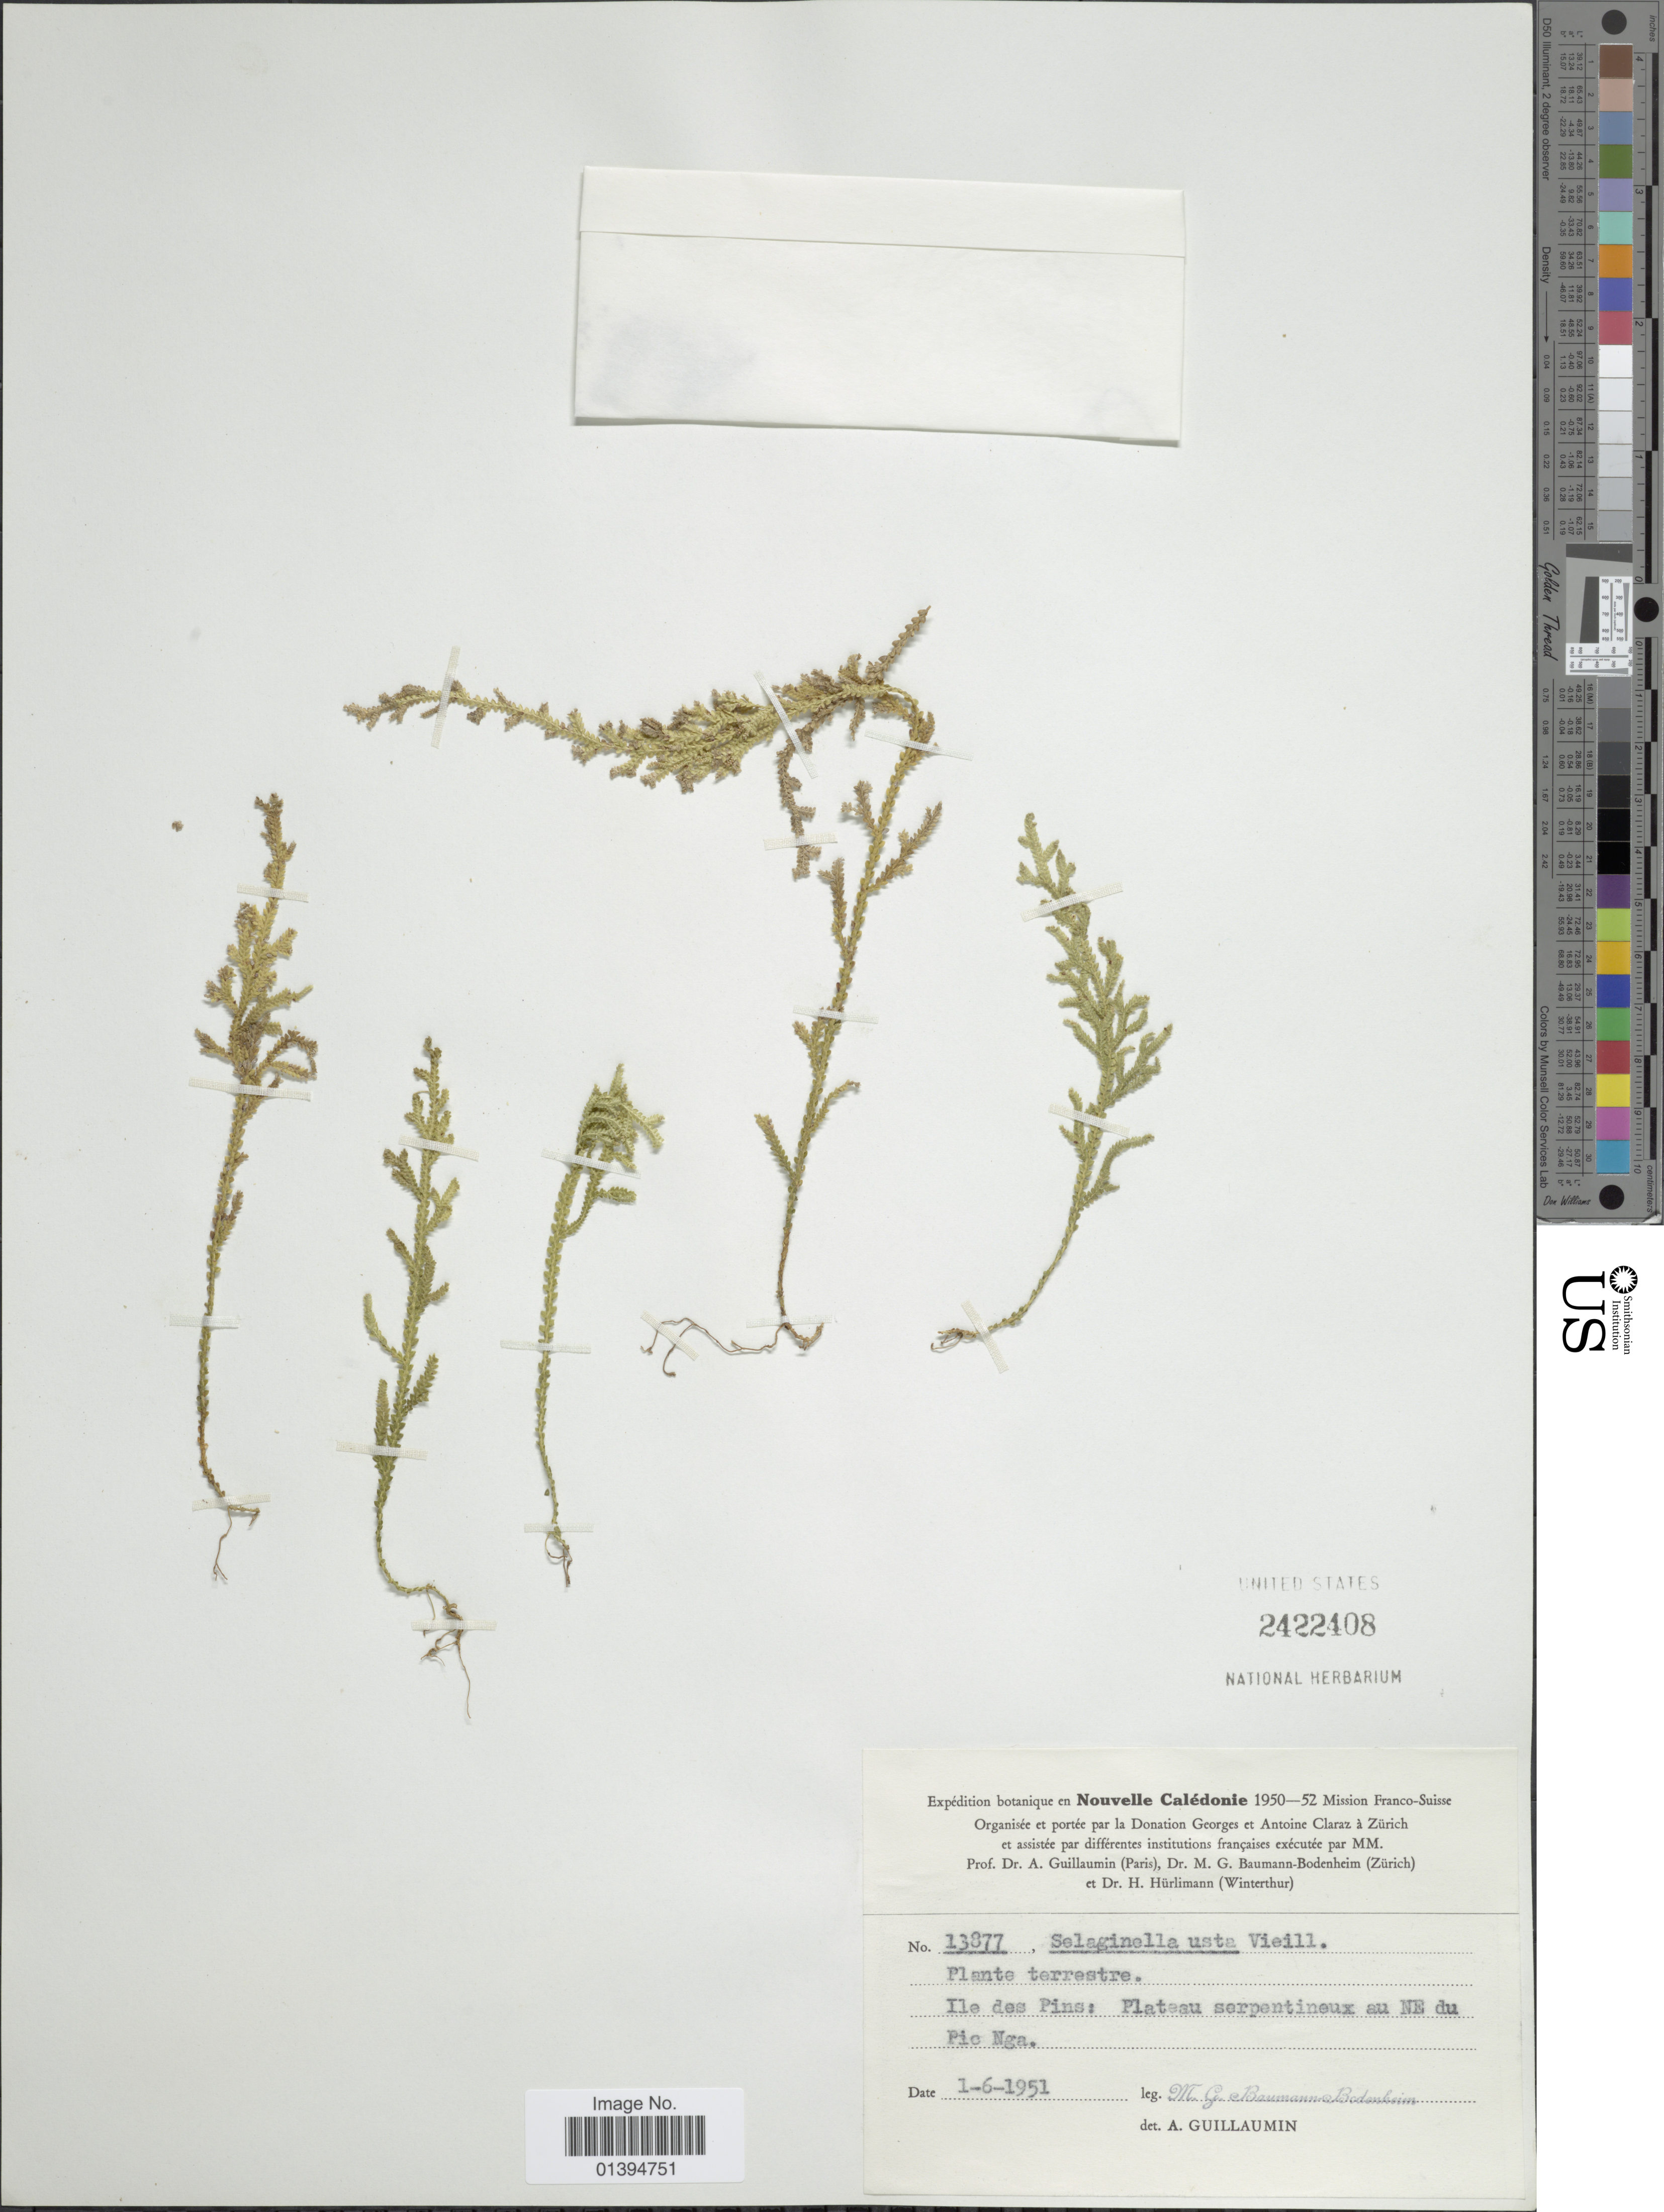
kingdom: Plantae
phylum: Tracheophyta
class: Lycopodiopsida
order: Selaginellales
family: Selaginellaceae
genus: Selaginella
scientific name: Selaginella neocaledonica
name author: Baker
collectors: M. G. Baumann-Bodenheim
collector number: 13877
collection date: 1951-06-01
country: New Caledonia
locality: Plateau serpentineux au NE du Pic Nga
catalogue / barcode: US 2422408